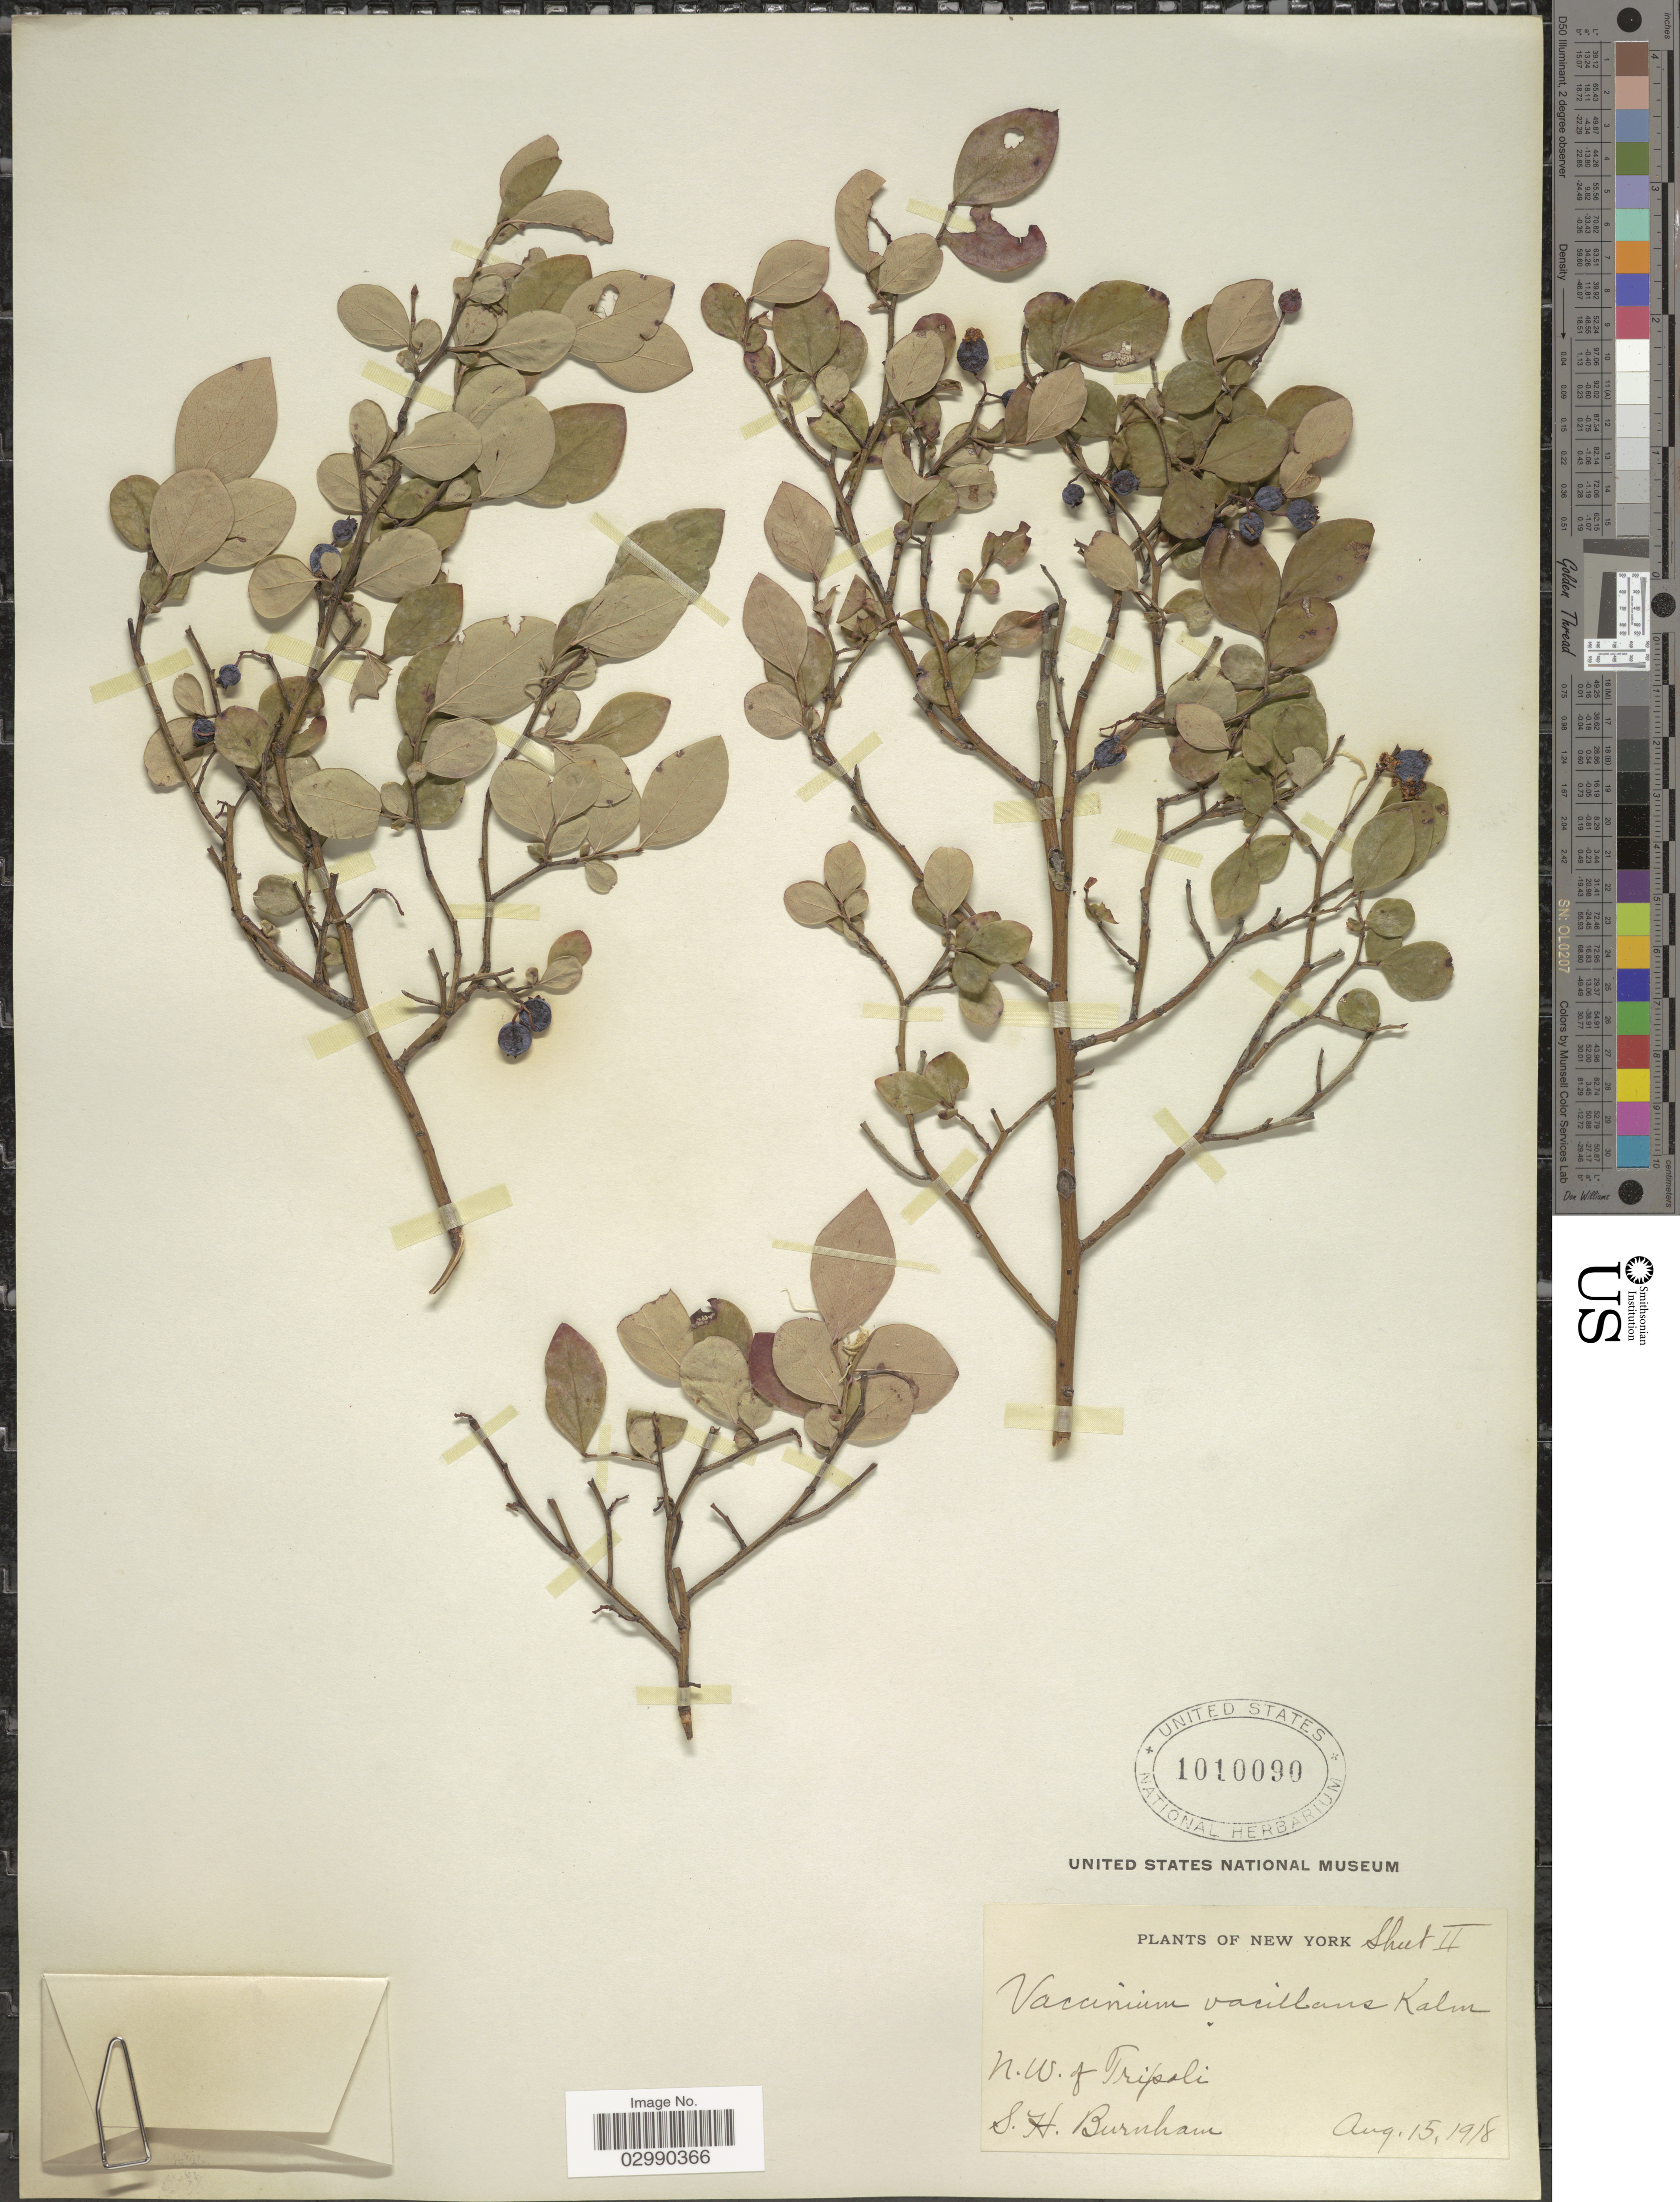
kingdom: Plantae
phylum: Tracheophyta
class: Magnoliopsida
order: Ericales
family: Ericaceae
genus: Vaccinium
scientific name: Vaccinium vacillans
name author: Kalm ex Torr.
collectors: S. Burnham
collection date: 1918-08-15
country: United States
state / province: New York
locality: N.W. of Tripoli.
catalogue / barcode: US 1010090